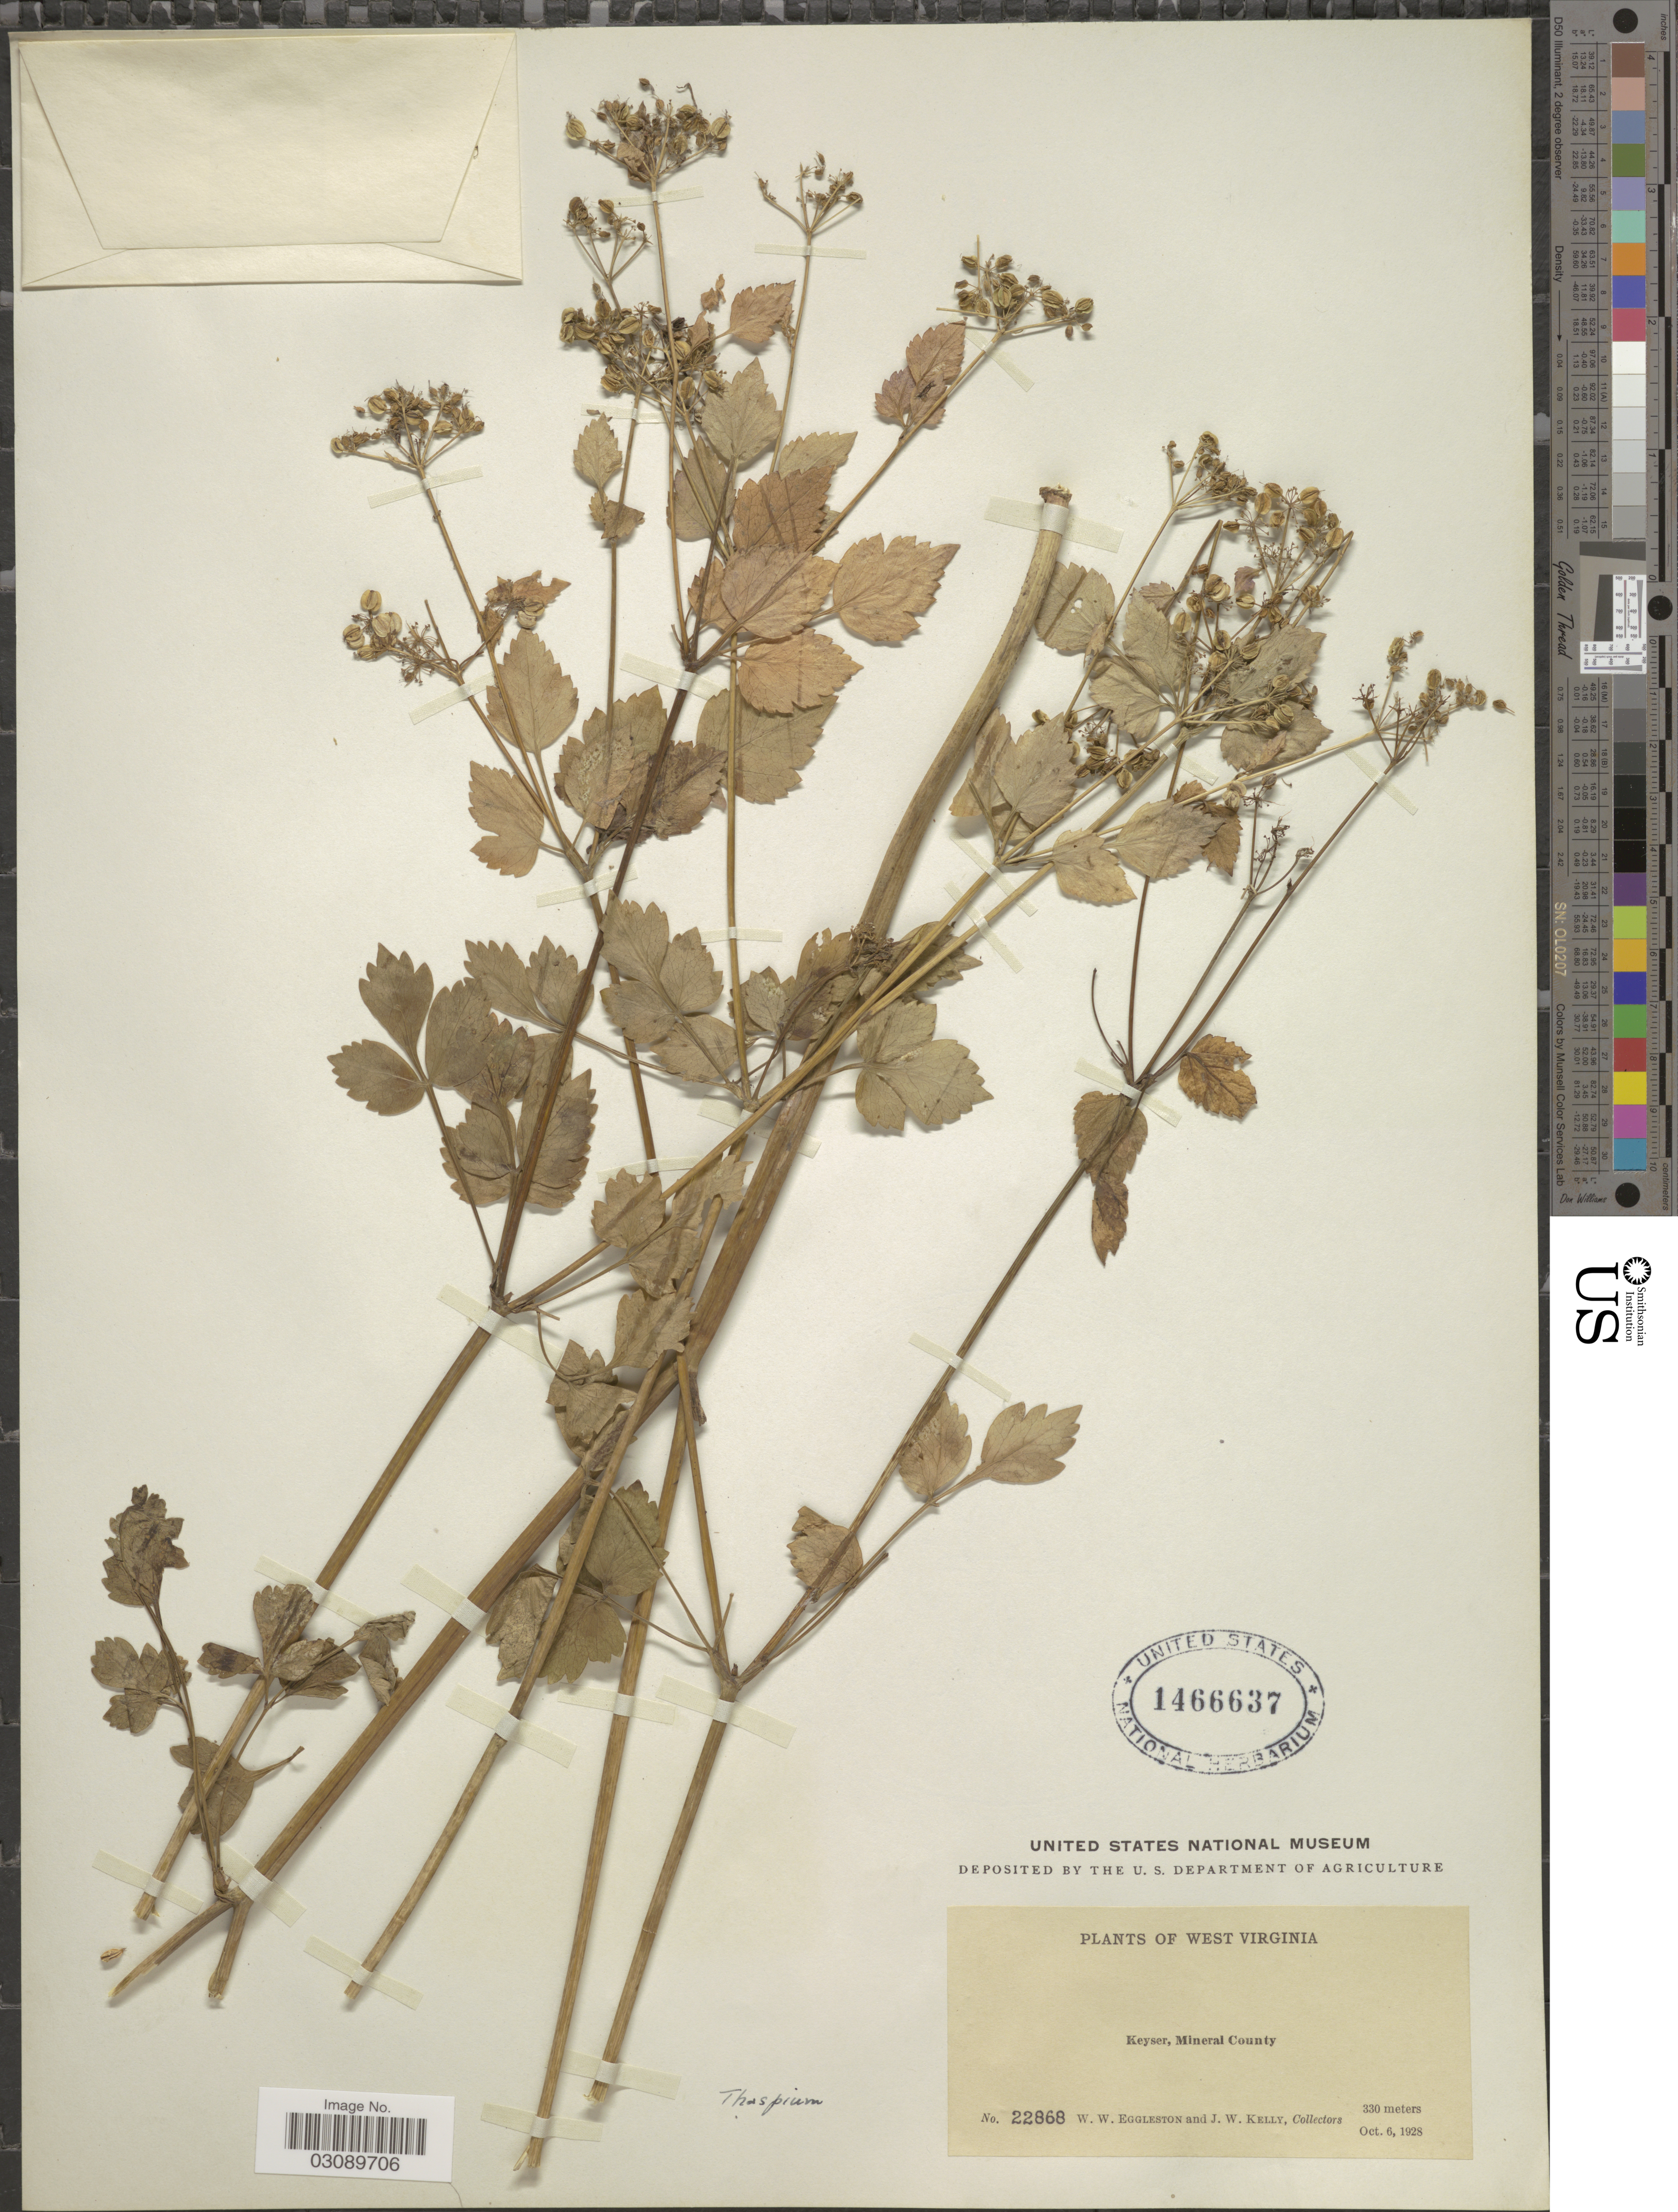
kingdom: Plantae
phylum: Tracheophyta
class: Magnoliopsida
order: Apiales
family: Apiaceae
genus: Thaspium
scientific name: Thaspium sp.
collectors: W. W. Eggleston & J. Kelly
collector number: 22868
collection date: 1928-10-06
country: United States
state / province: West Virginia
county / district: Mineral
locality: Keyser, Mineral County.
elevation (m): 330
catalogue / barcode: US 1466637